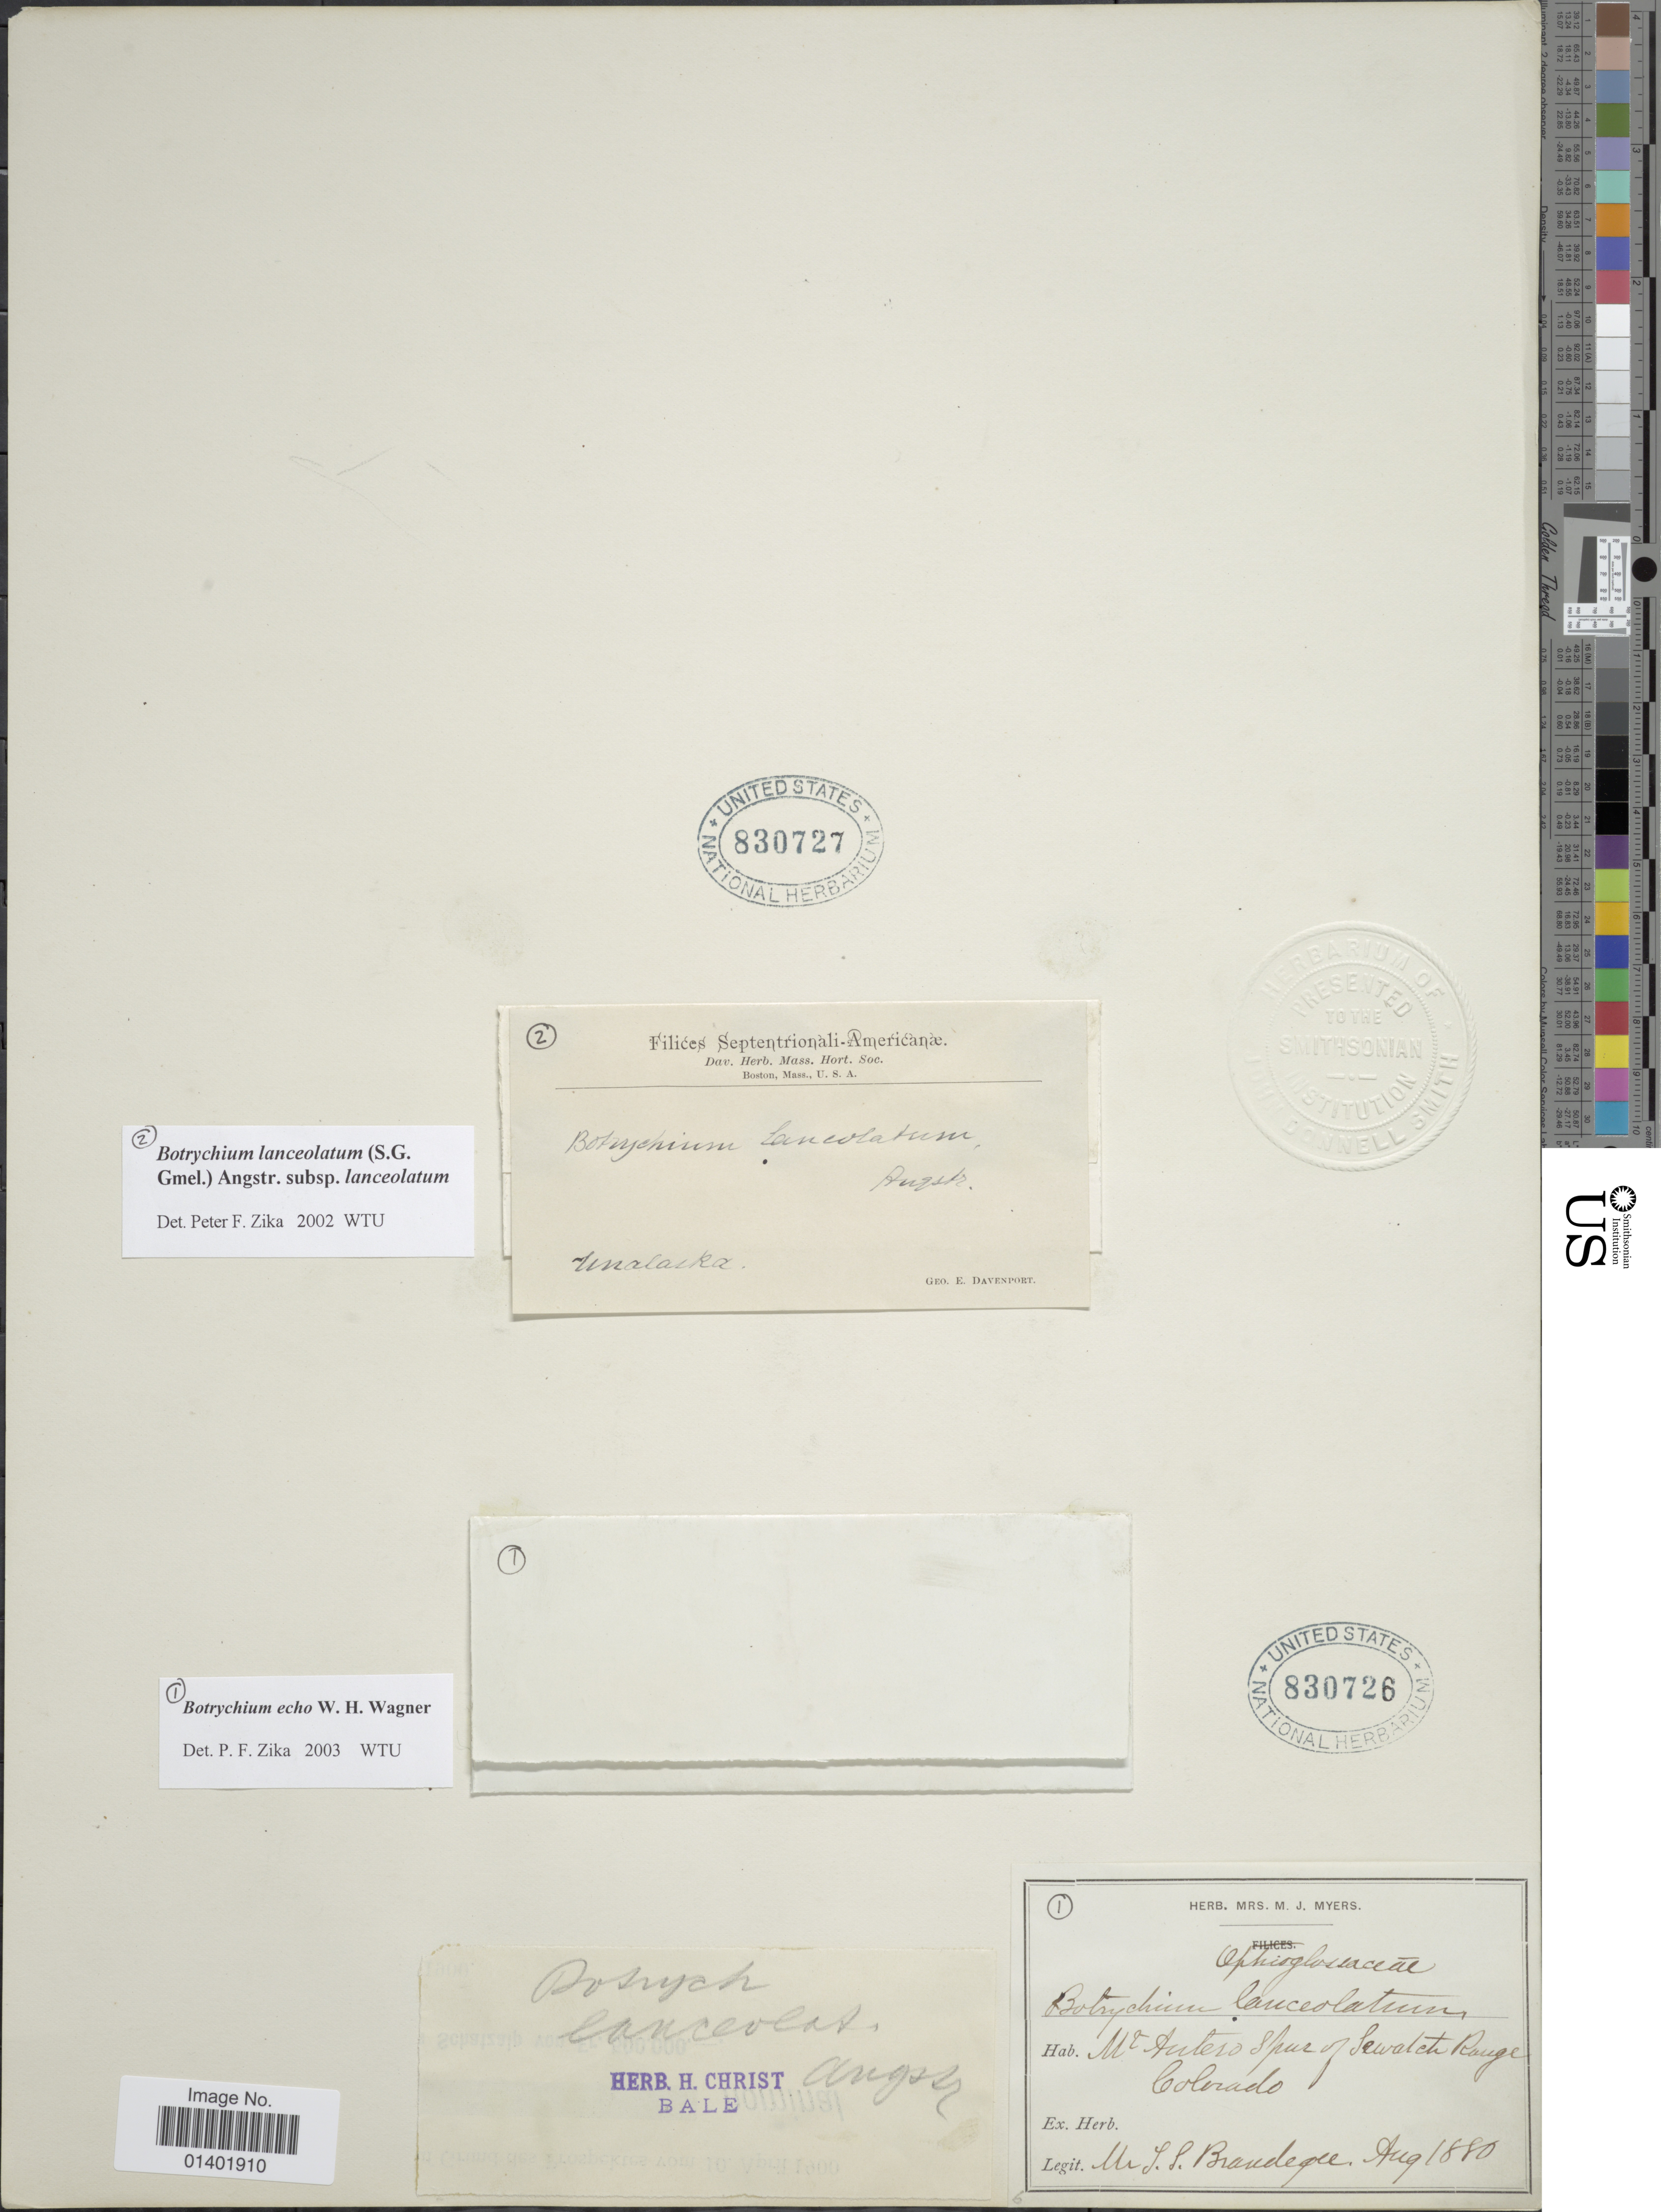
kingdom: Plantae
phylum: Tracheophyta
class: Polypodiopsida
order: Ophioglossales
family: Ophioglossaceae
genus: Botrychium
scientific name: Botrychium lanceolatum subsp. lanceolatum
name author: (S.G. Gmel.) Ångstr.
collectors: G. E. Davenport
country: United States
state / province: Alaska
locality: Unalaika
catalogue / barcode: US 830727-2